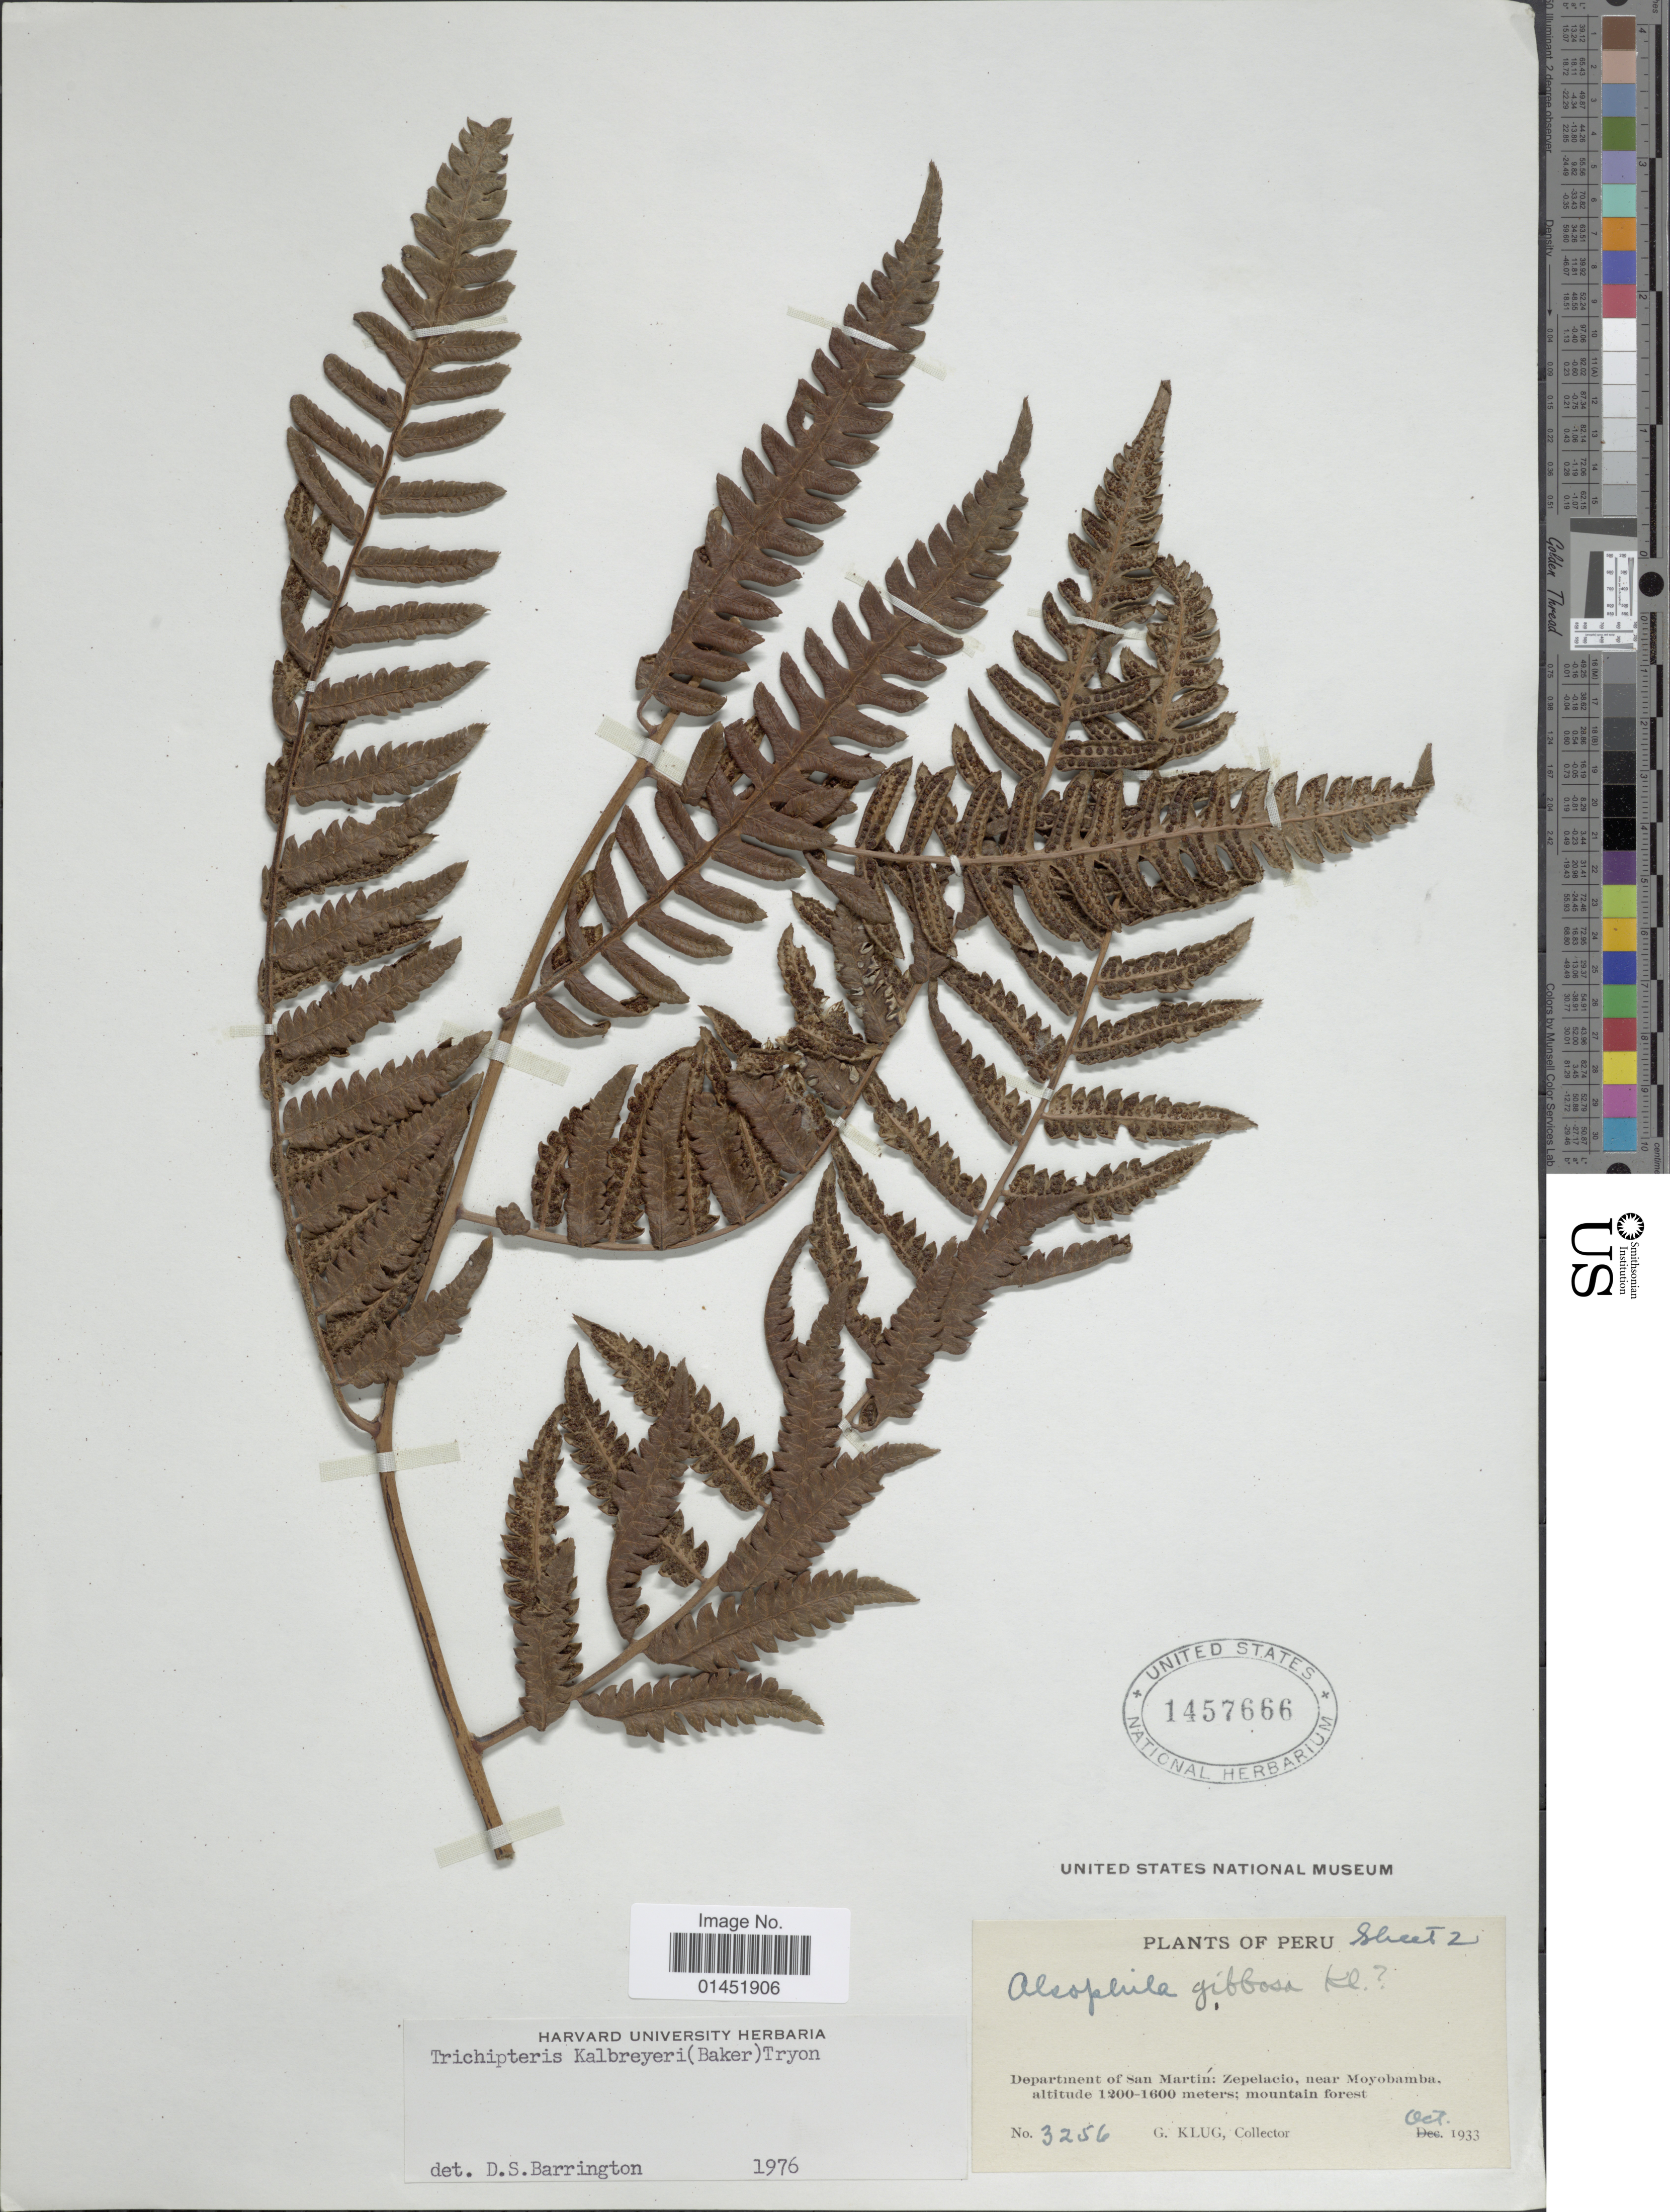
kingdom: Plantae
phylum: Tracheophyta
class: Polypodiopsida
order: Cyatheales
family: Cyatheaceae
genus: Cyathea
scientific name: Cyathea kalbreyeri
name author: (Baker) Domin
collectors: G. Klug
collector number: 3256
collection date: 1933-10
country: Peru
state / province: San Martín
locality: Department of San Martin: Zepelacio near Moyobamba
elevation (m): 1200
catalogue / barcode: US 1457666